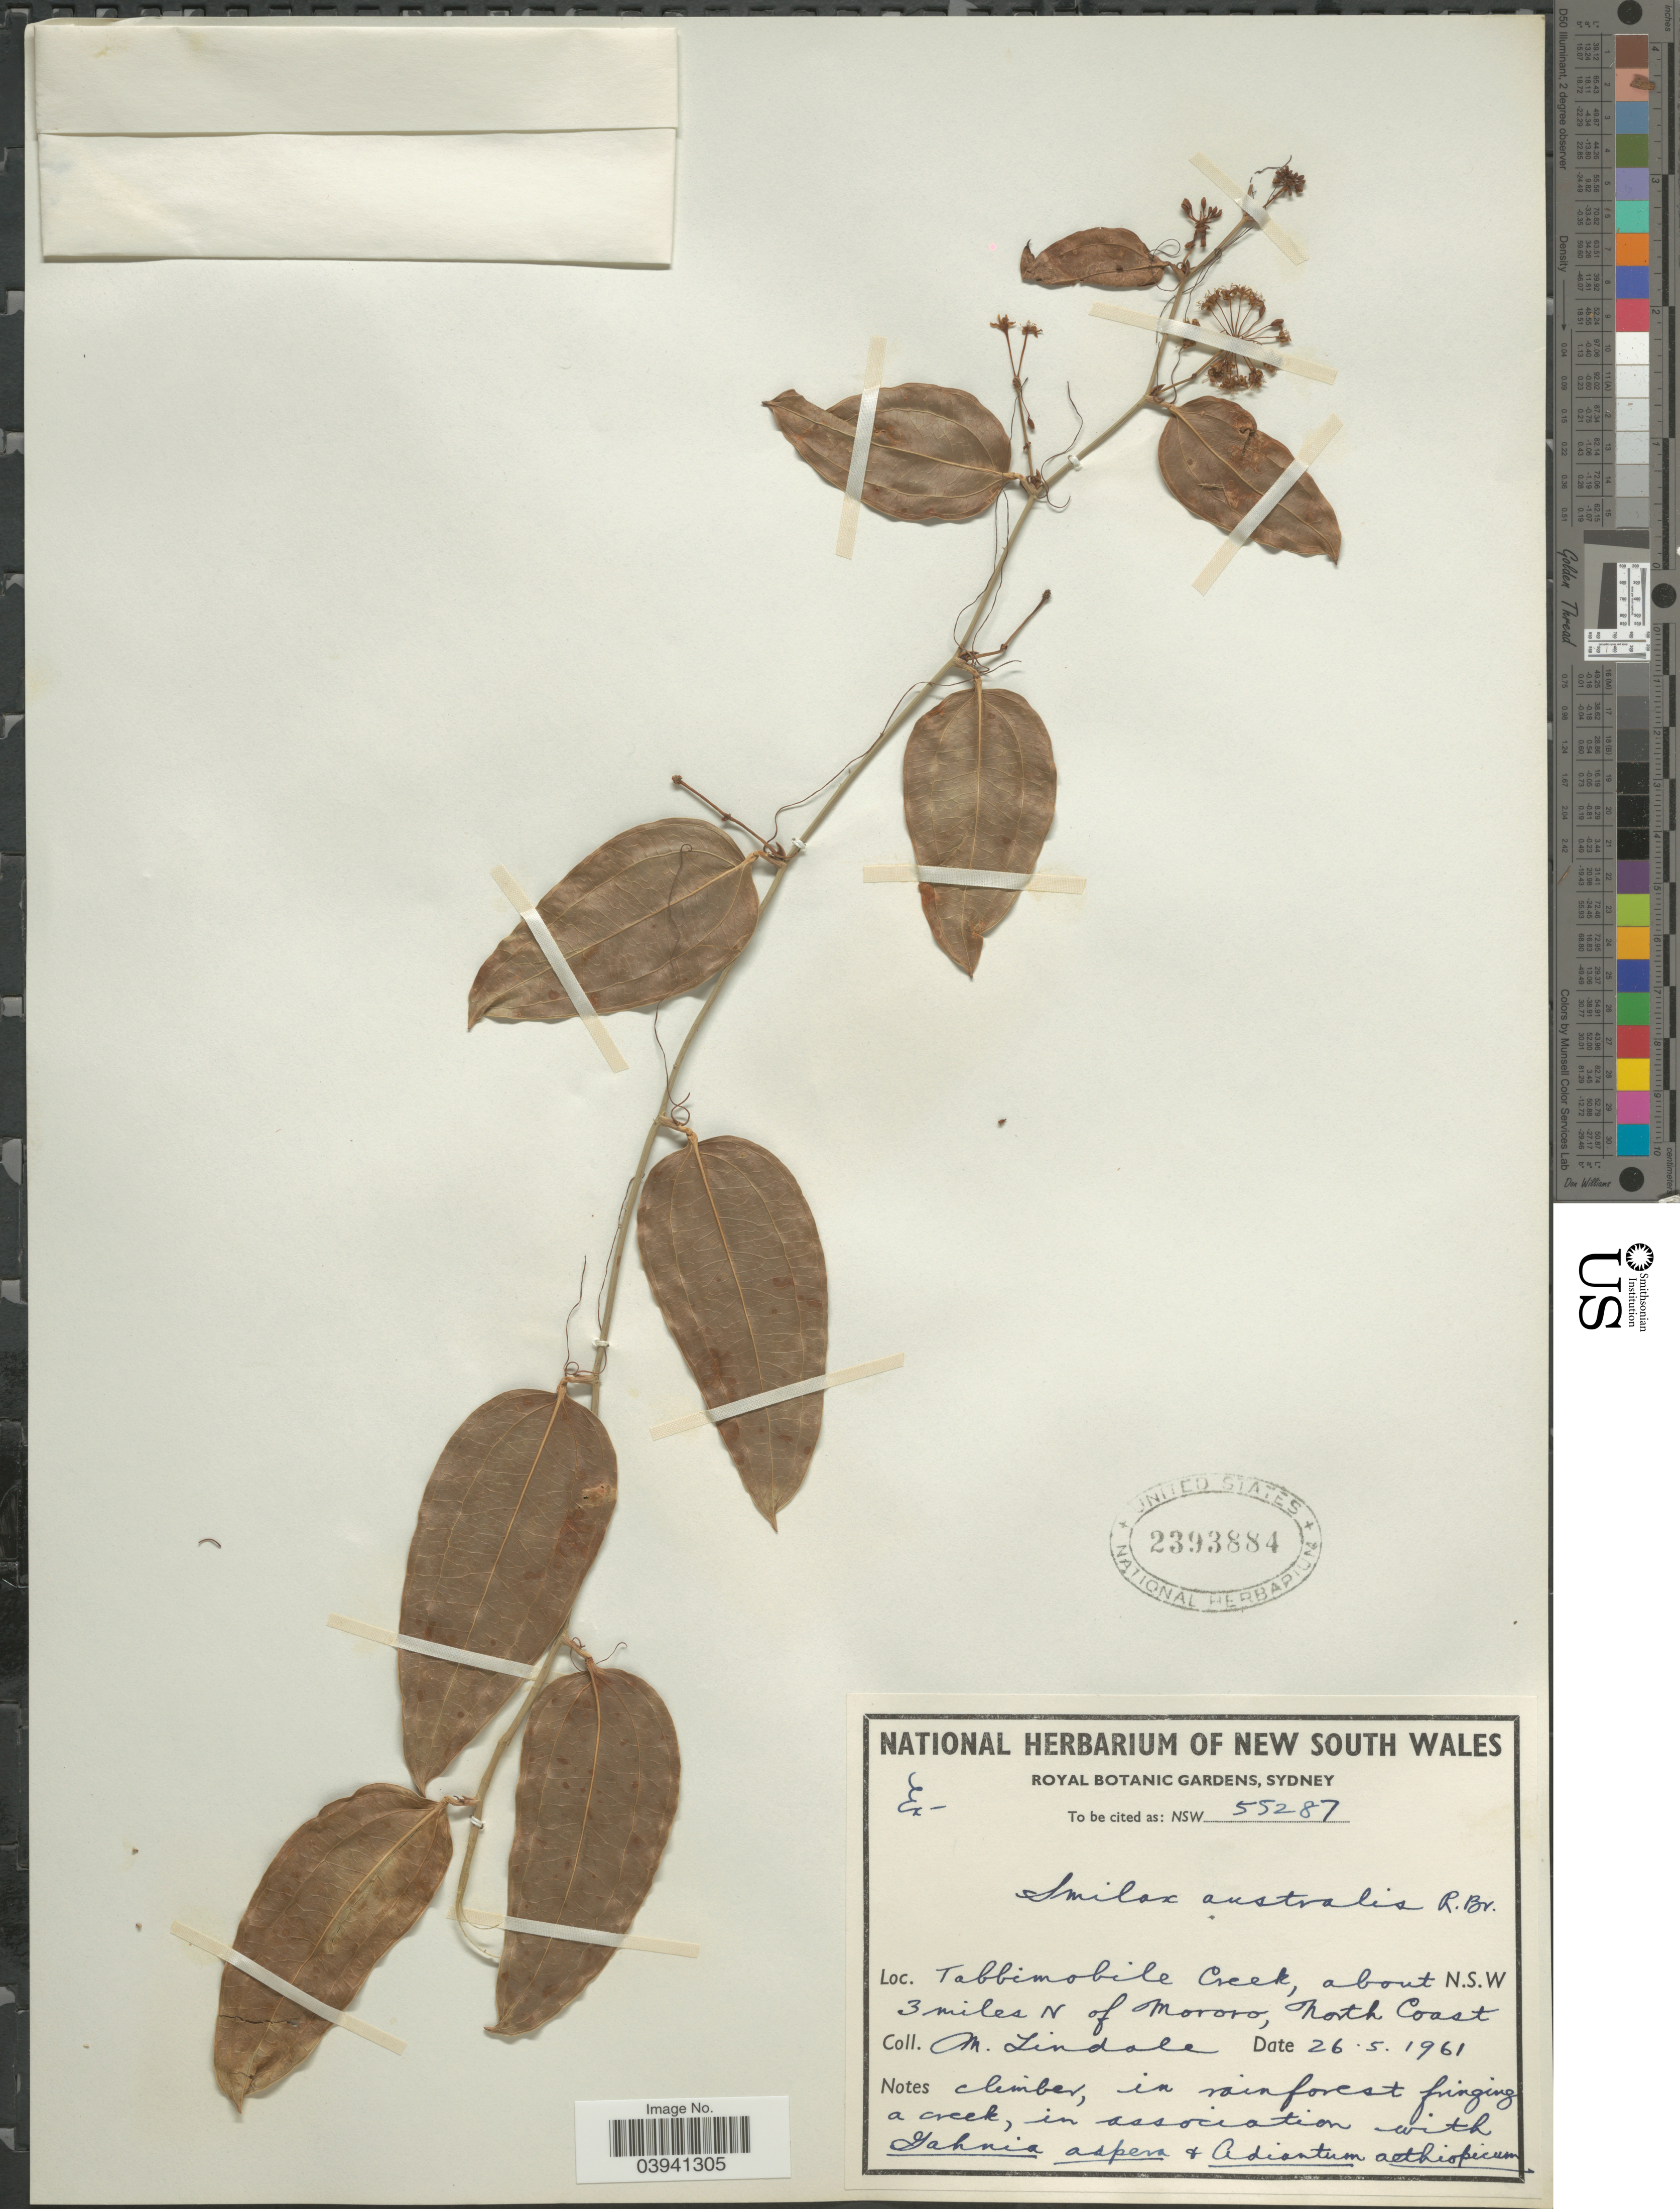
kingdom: Plantae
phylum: Tracheophyta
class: Liliopsida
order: Liliales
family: Smilacaceae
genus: Smilax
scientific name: Smilax australis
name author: R. Br.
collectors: M. Lindale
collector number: NSW 55287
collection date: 1961-05-26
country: Australia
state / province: New South Wales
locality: Tabbimobile Creek, about 3 miles N of Mororo, North Coast.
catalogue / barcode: US 2393884